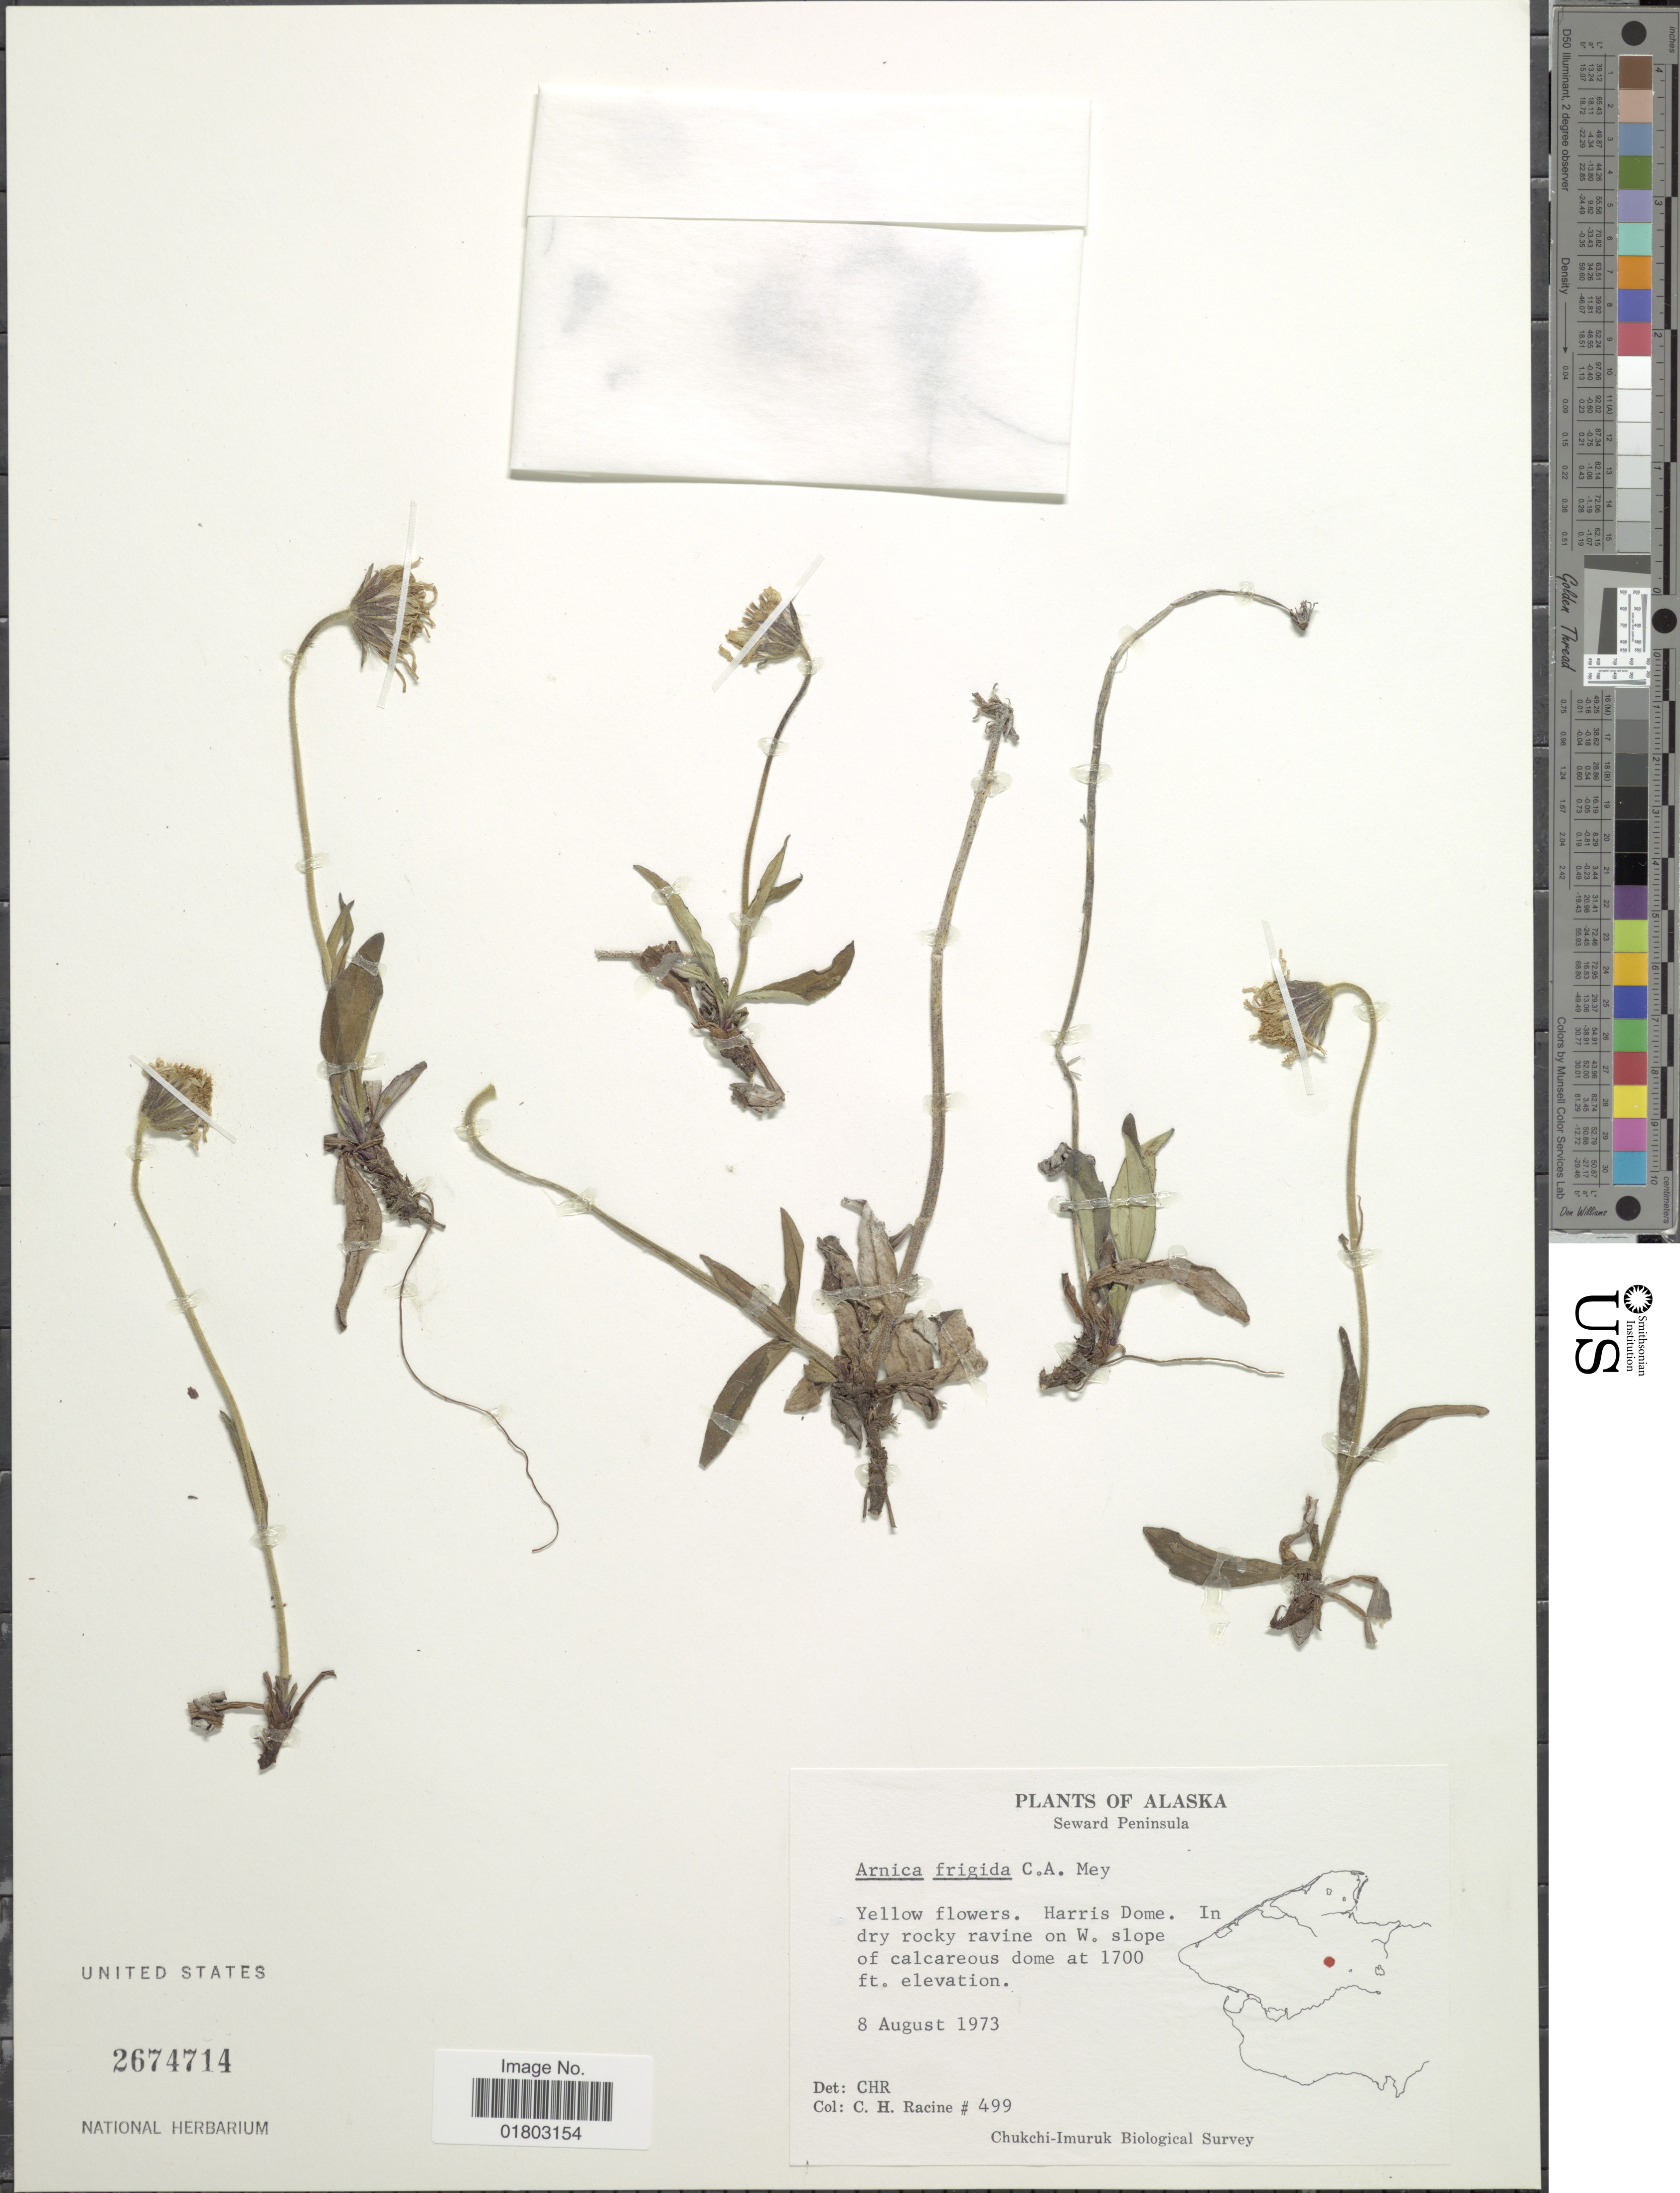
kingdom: Plantae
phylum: Tracheophyta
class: Magnoliopsida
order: Asterales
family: Asteraceae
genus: Arnica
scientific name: Arnica frigida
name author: C.A. Mey. ex Iljin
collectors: C. Racine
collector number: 499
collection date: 1973-08-08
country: United States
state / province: Alaska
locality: Seward Peninsula, Harris Dome. In dry rocky ravine on W slope of calcareous dome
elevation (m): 518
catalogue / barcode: US 2674714